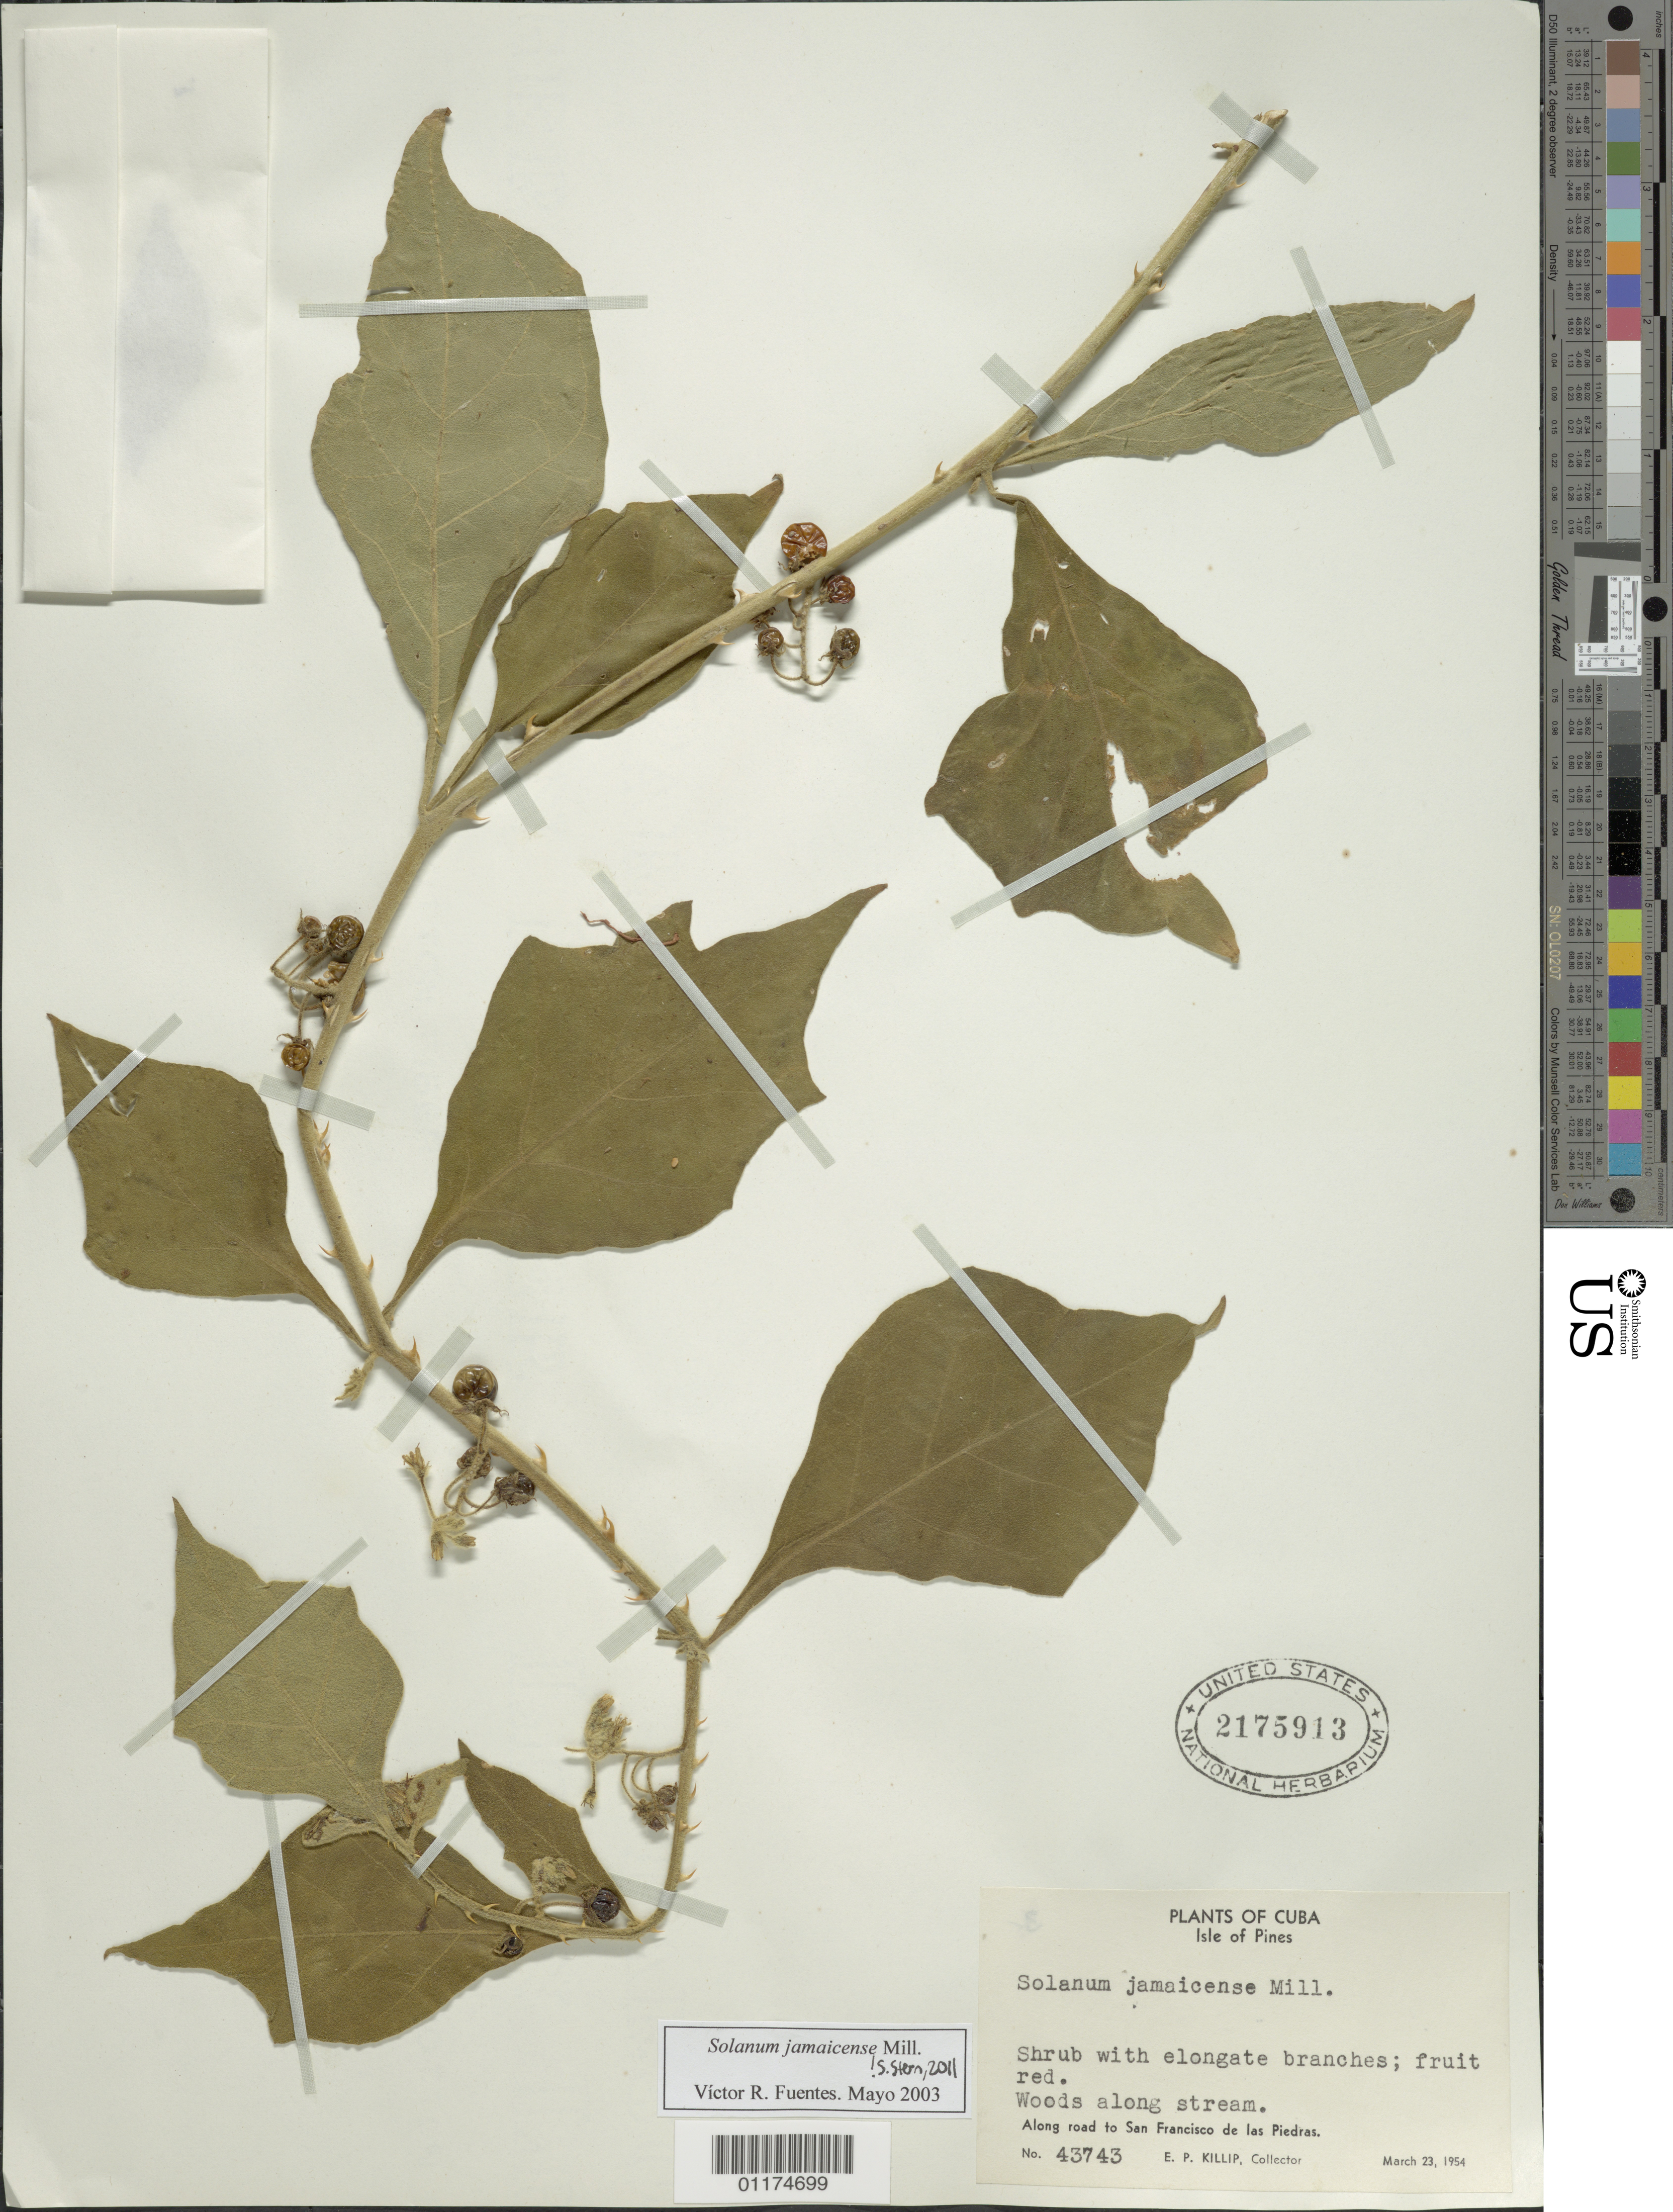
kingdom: Plantae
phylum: Tracheophyta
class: Magnoliopsida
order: Solanales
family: Solanaceae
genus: Solanum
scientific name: Solanum jamaicense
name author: Mill.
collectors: E. P. Killip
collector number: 43743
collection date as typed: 23 Mar 1954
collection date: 1954-03-23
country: Cuba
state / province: Isla de la Juventud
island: Isla de la Juventud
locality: Along road to San Francisco de las Piedras.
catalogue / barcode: US 2175913